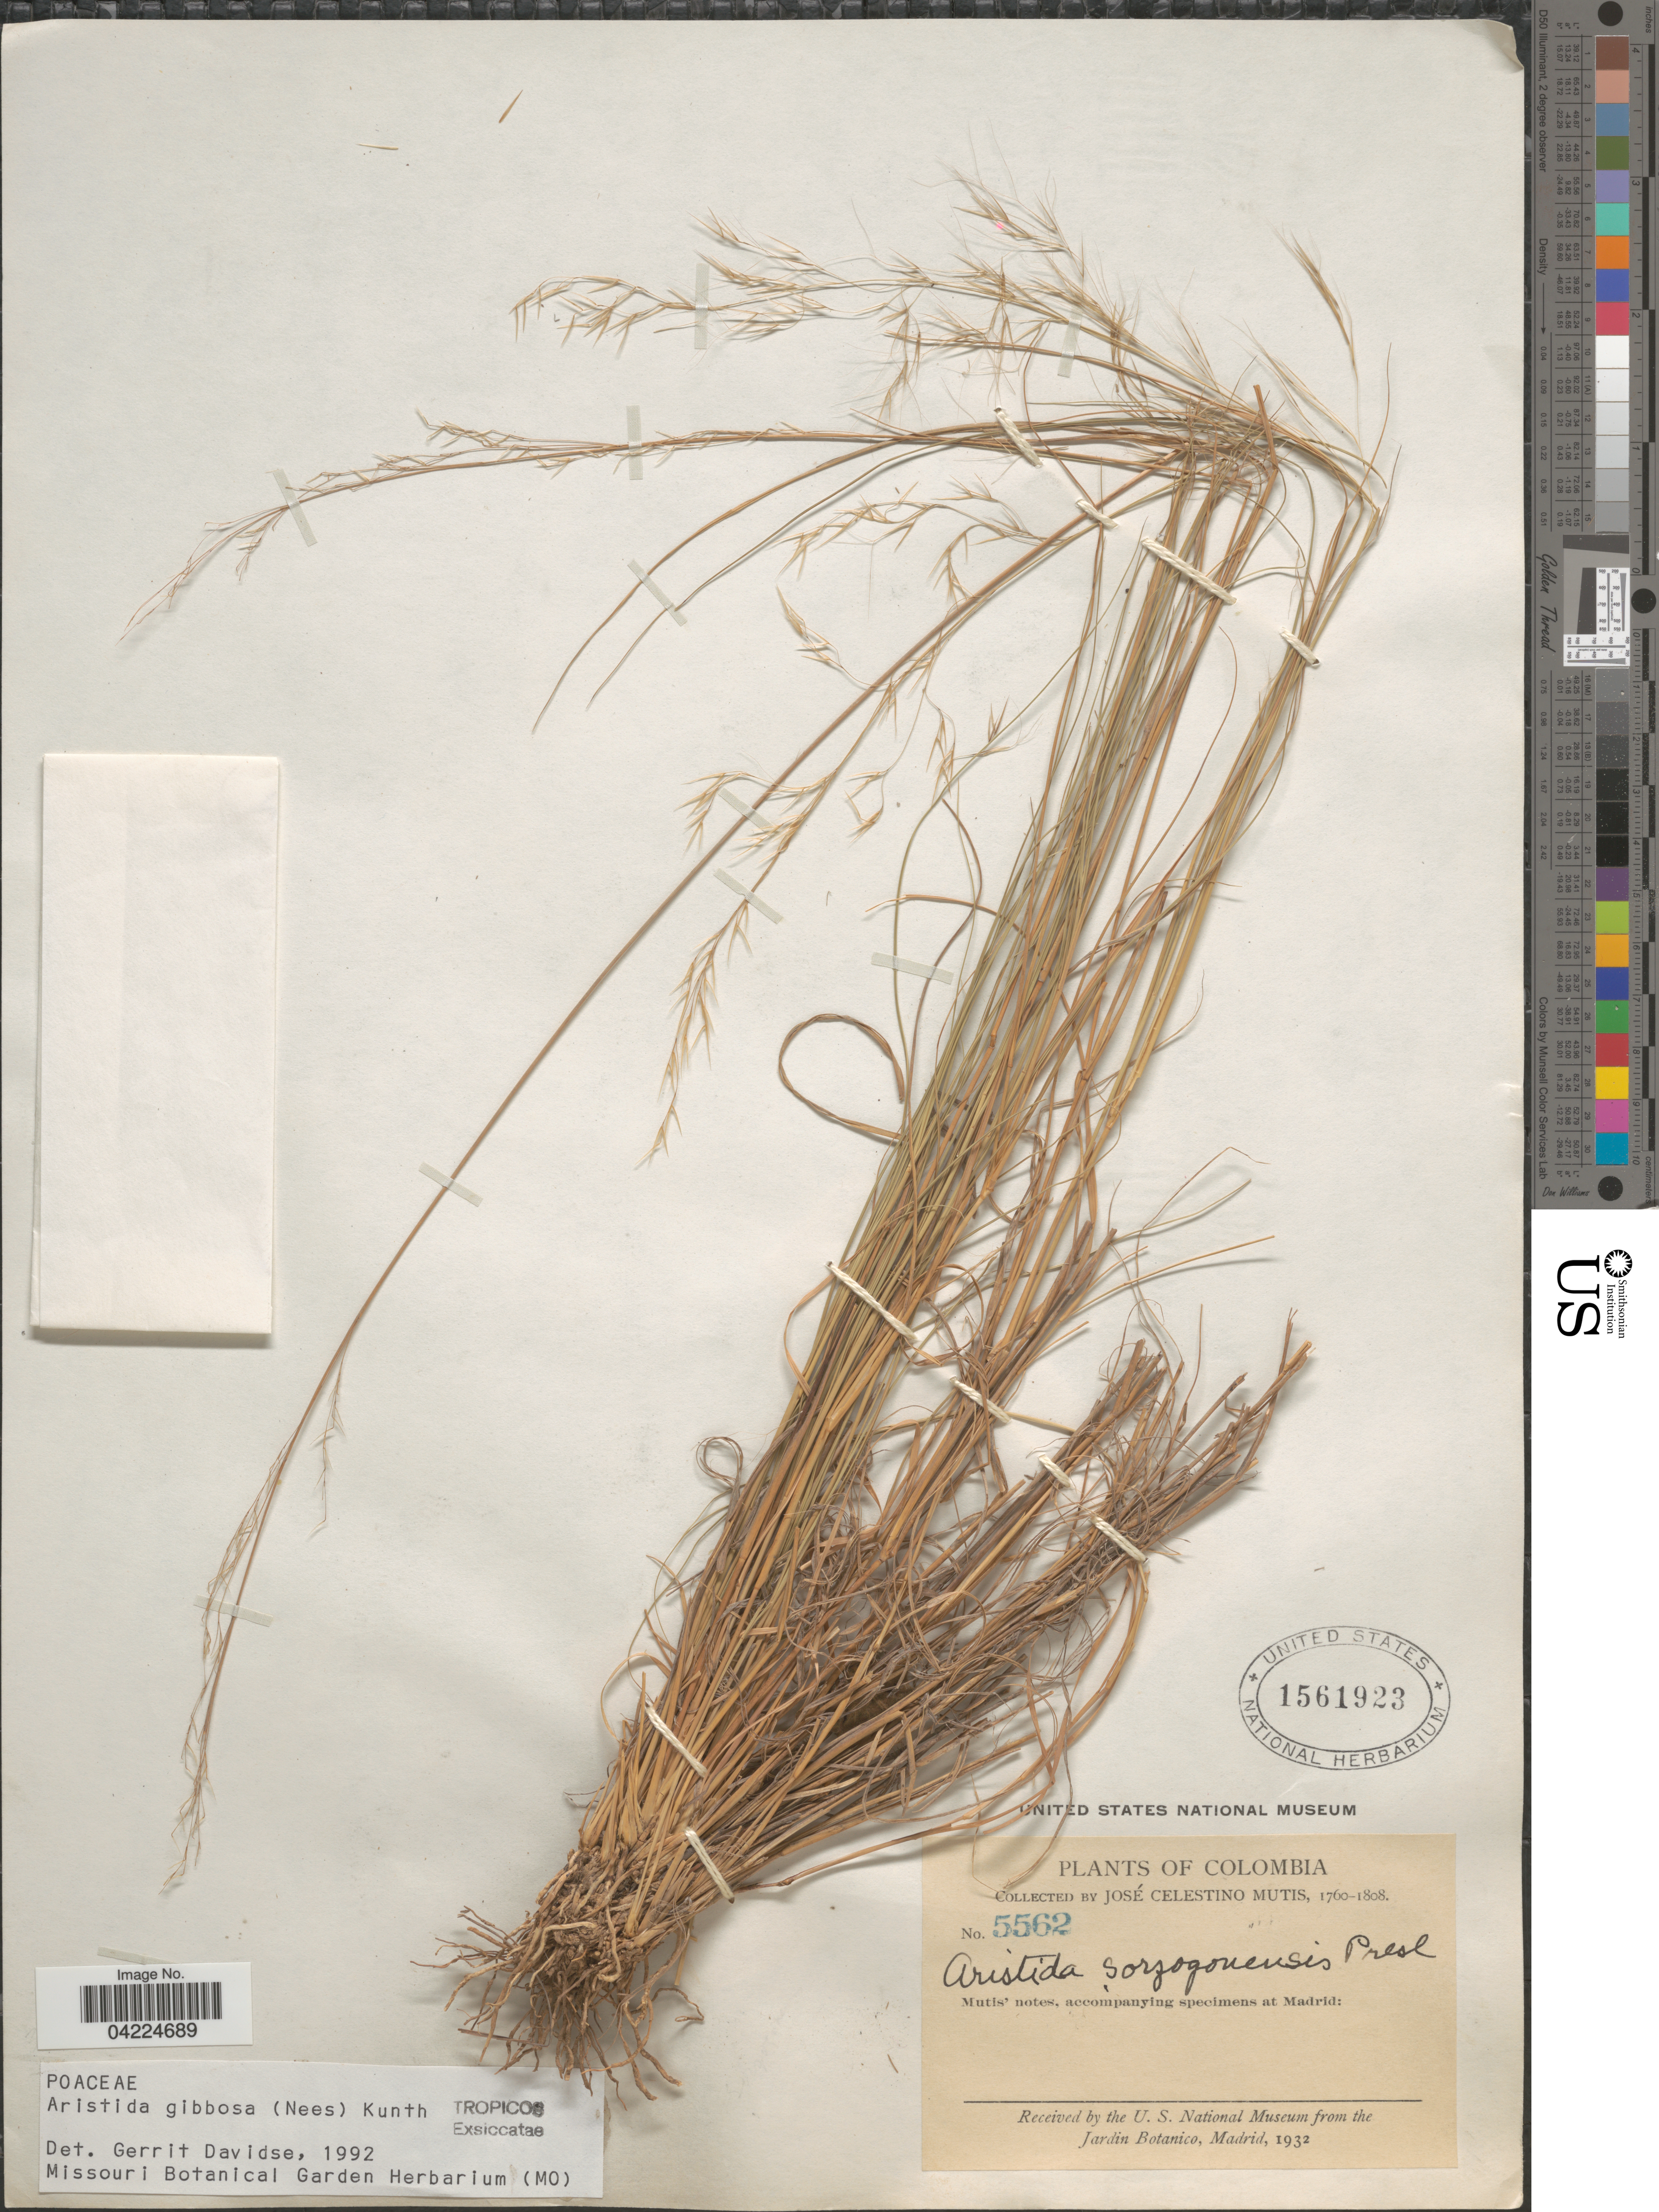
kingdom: Plantae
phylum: Tracheophyta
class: Liliopsida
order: Poales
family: Poaceae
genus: Aristida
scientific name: Aristida gibbosa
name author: (Nees) Kunth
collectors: J. C. B. Mutis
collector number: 5562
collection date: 1760/1808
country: Colombia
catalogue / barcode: US 1561923